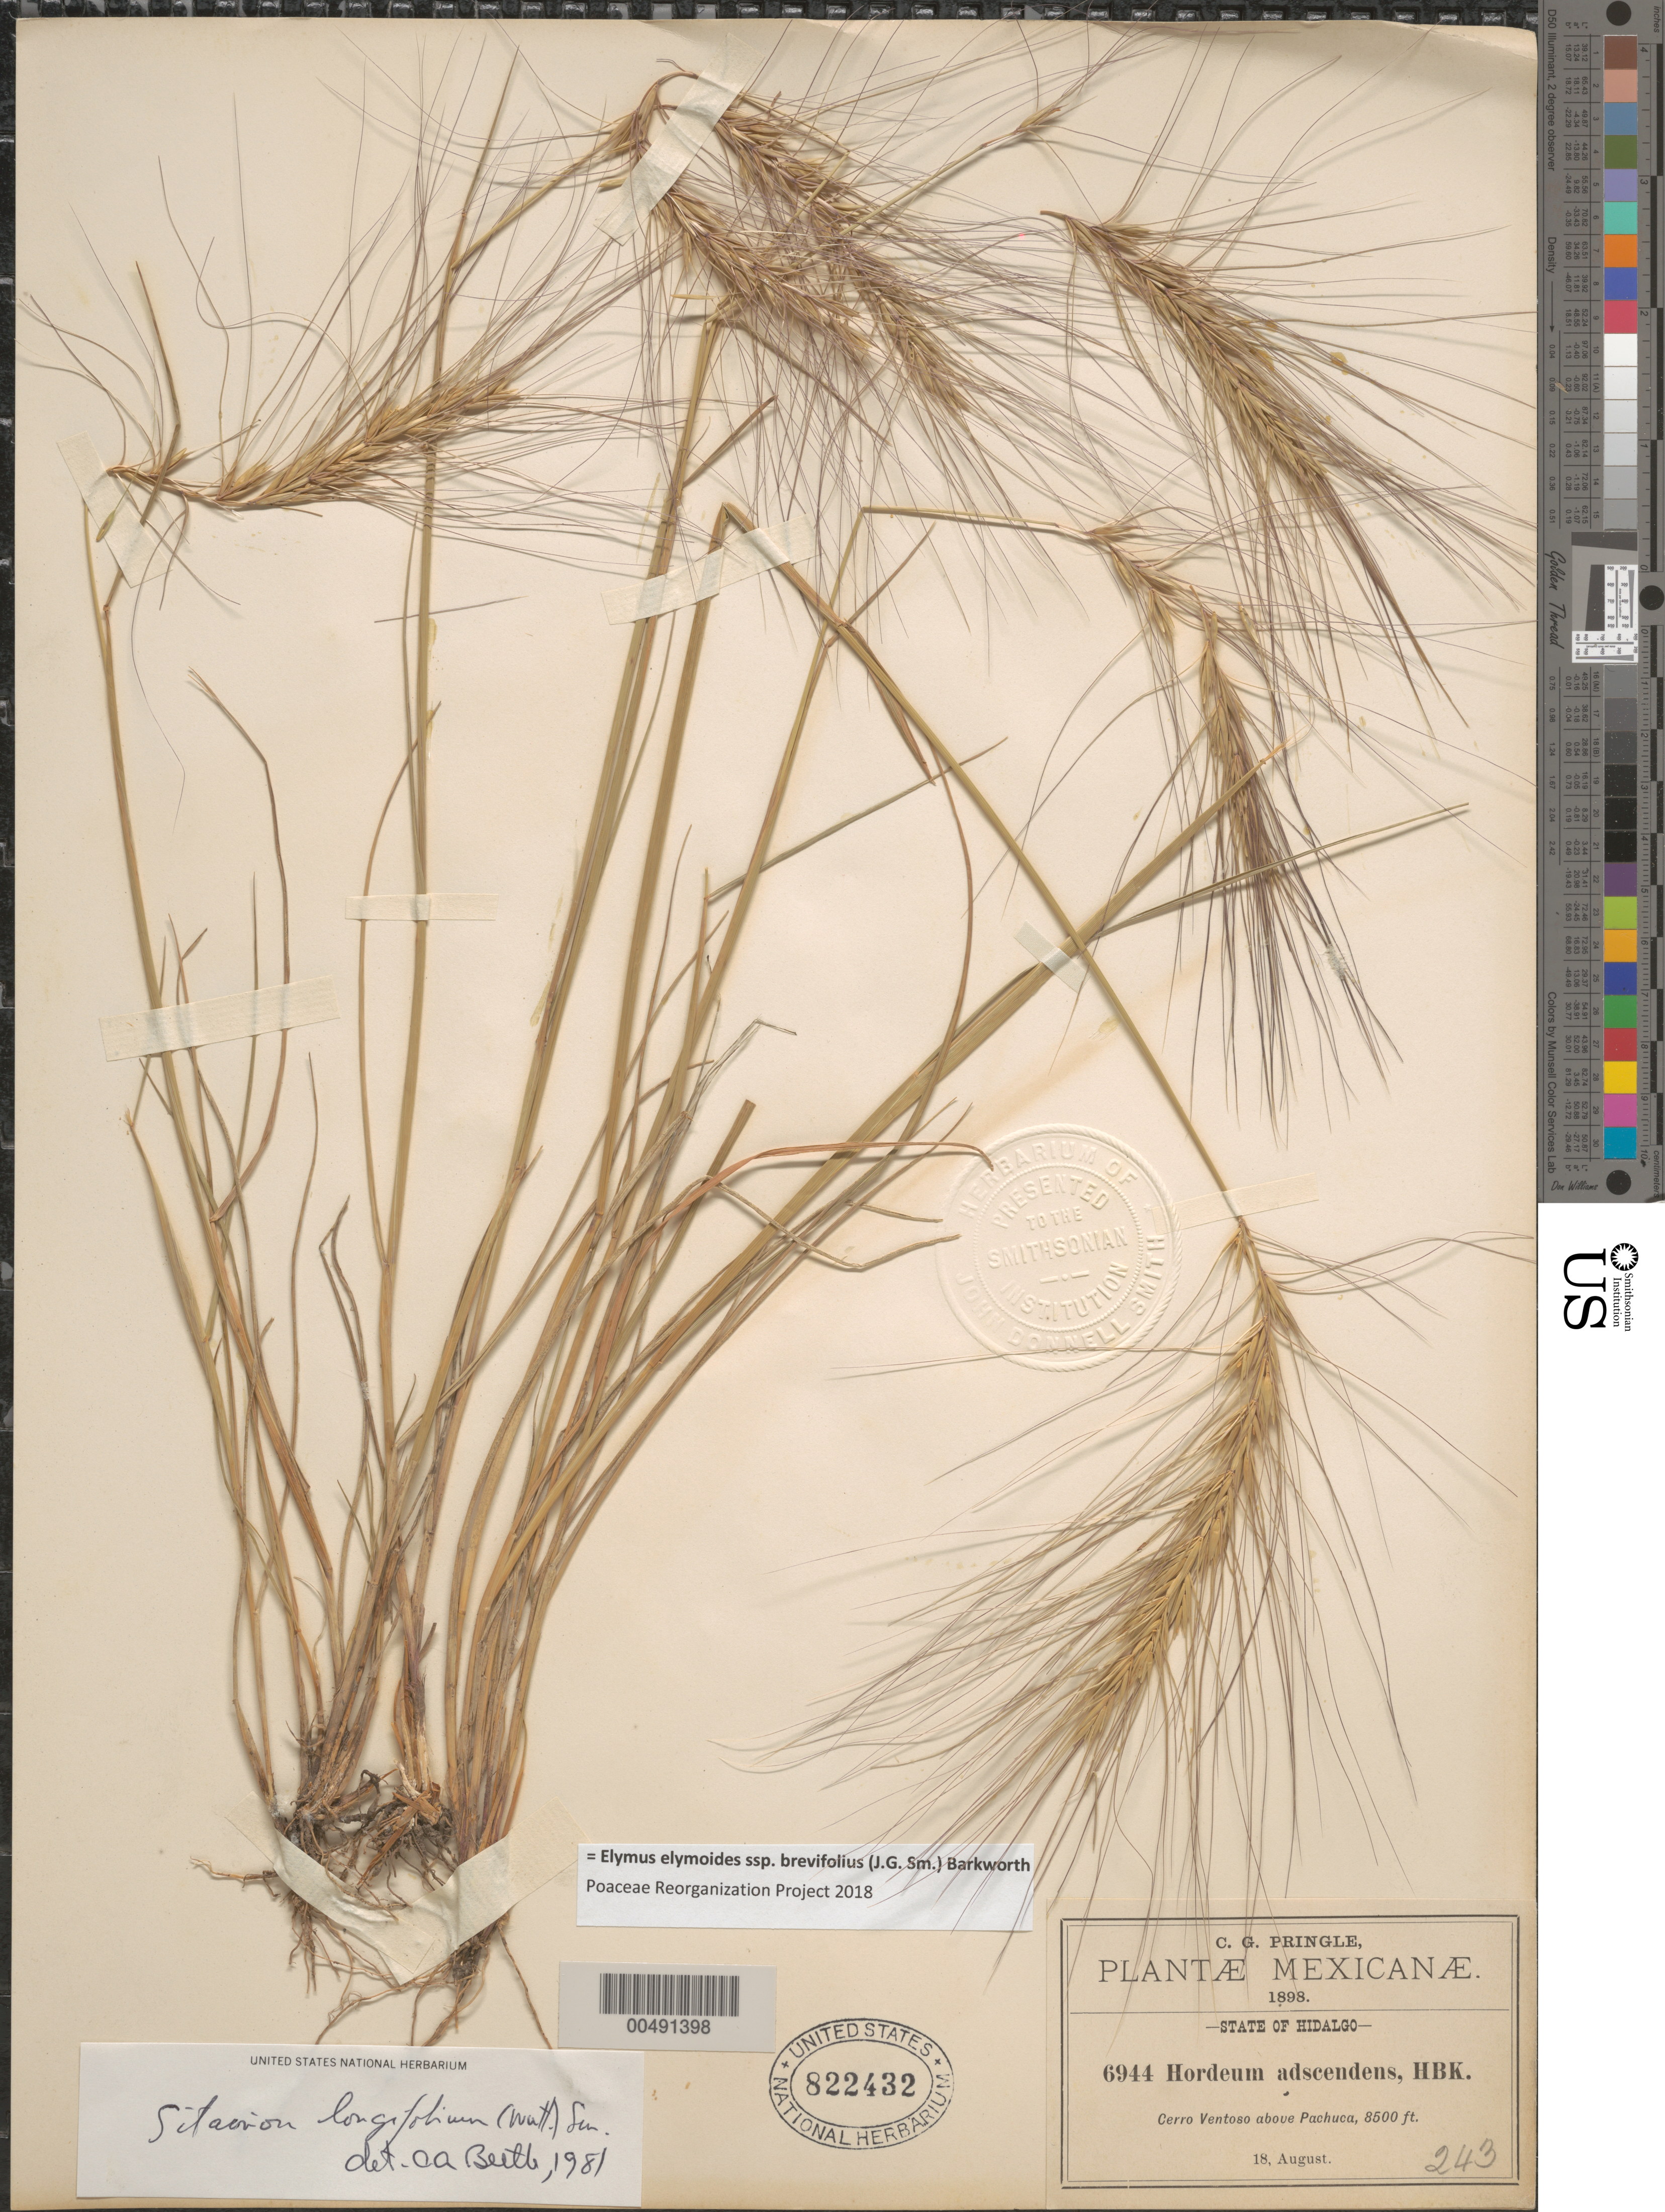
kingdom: Plantae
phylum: Tracheophyta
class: Liliopsida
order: Poales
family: Poaceae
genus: Elymus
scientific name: Elymus elymoides subsp. brevifolius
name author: (J.G. Sm.) Barkworth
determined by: Poaceae Reorganization Project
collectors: C. G. Pringle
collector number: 6944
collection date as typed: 18 Aug 1898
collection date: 1898-08-18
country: Mexico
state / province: Hidalgo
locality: Cerro Ventoso above Pachuca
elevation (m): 2591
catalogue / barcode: US 822432